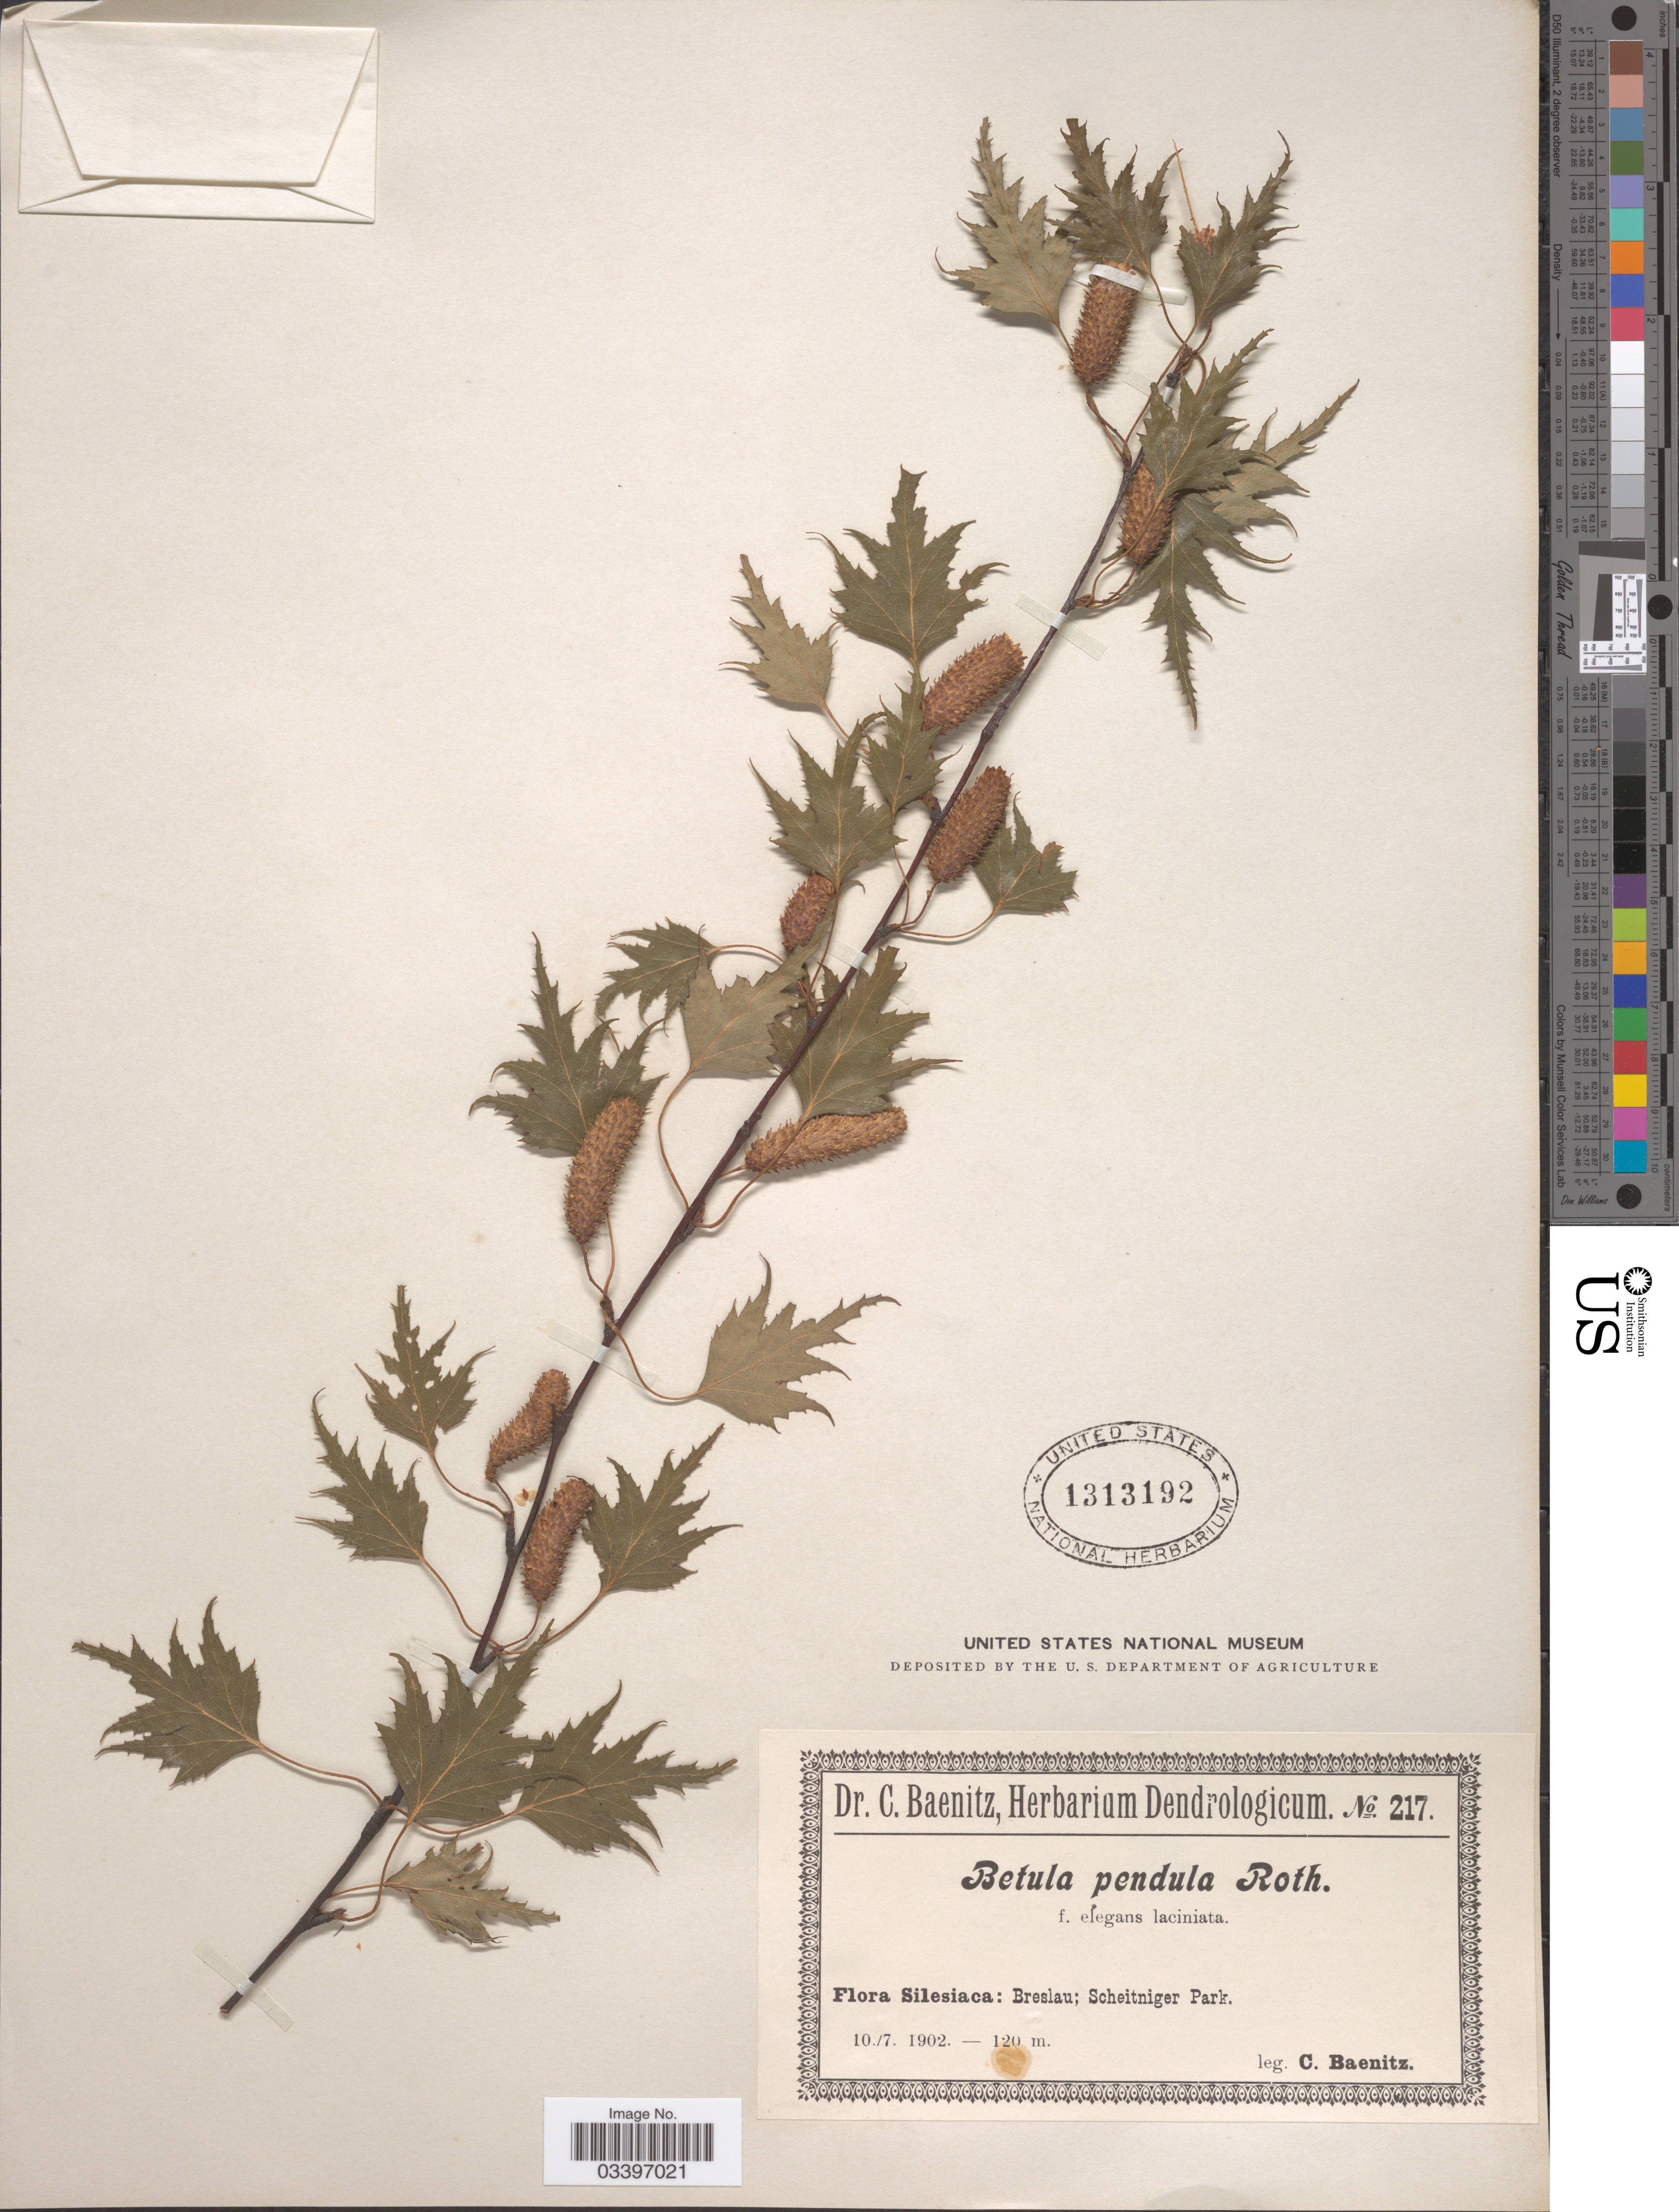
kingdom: Plantae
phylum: Tracheophyta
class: Magnoliopsida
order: Fagales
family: Betulaceae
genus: Betula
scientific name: Betula pendula f. elegans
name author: Dippel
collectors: C. G. Baenitz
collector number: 217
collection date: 1902-07-10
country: Poland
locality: Silesiaca: Breslau; Scheitniger Park.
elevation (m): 120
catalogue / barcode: US 1313192